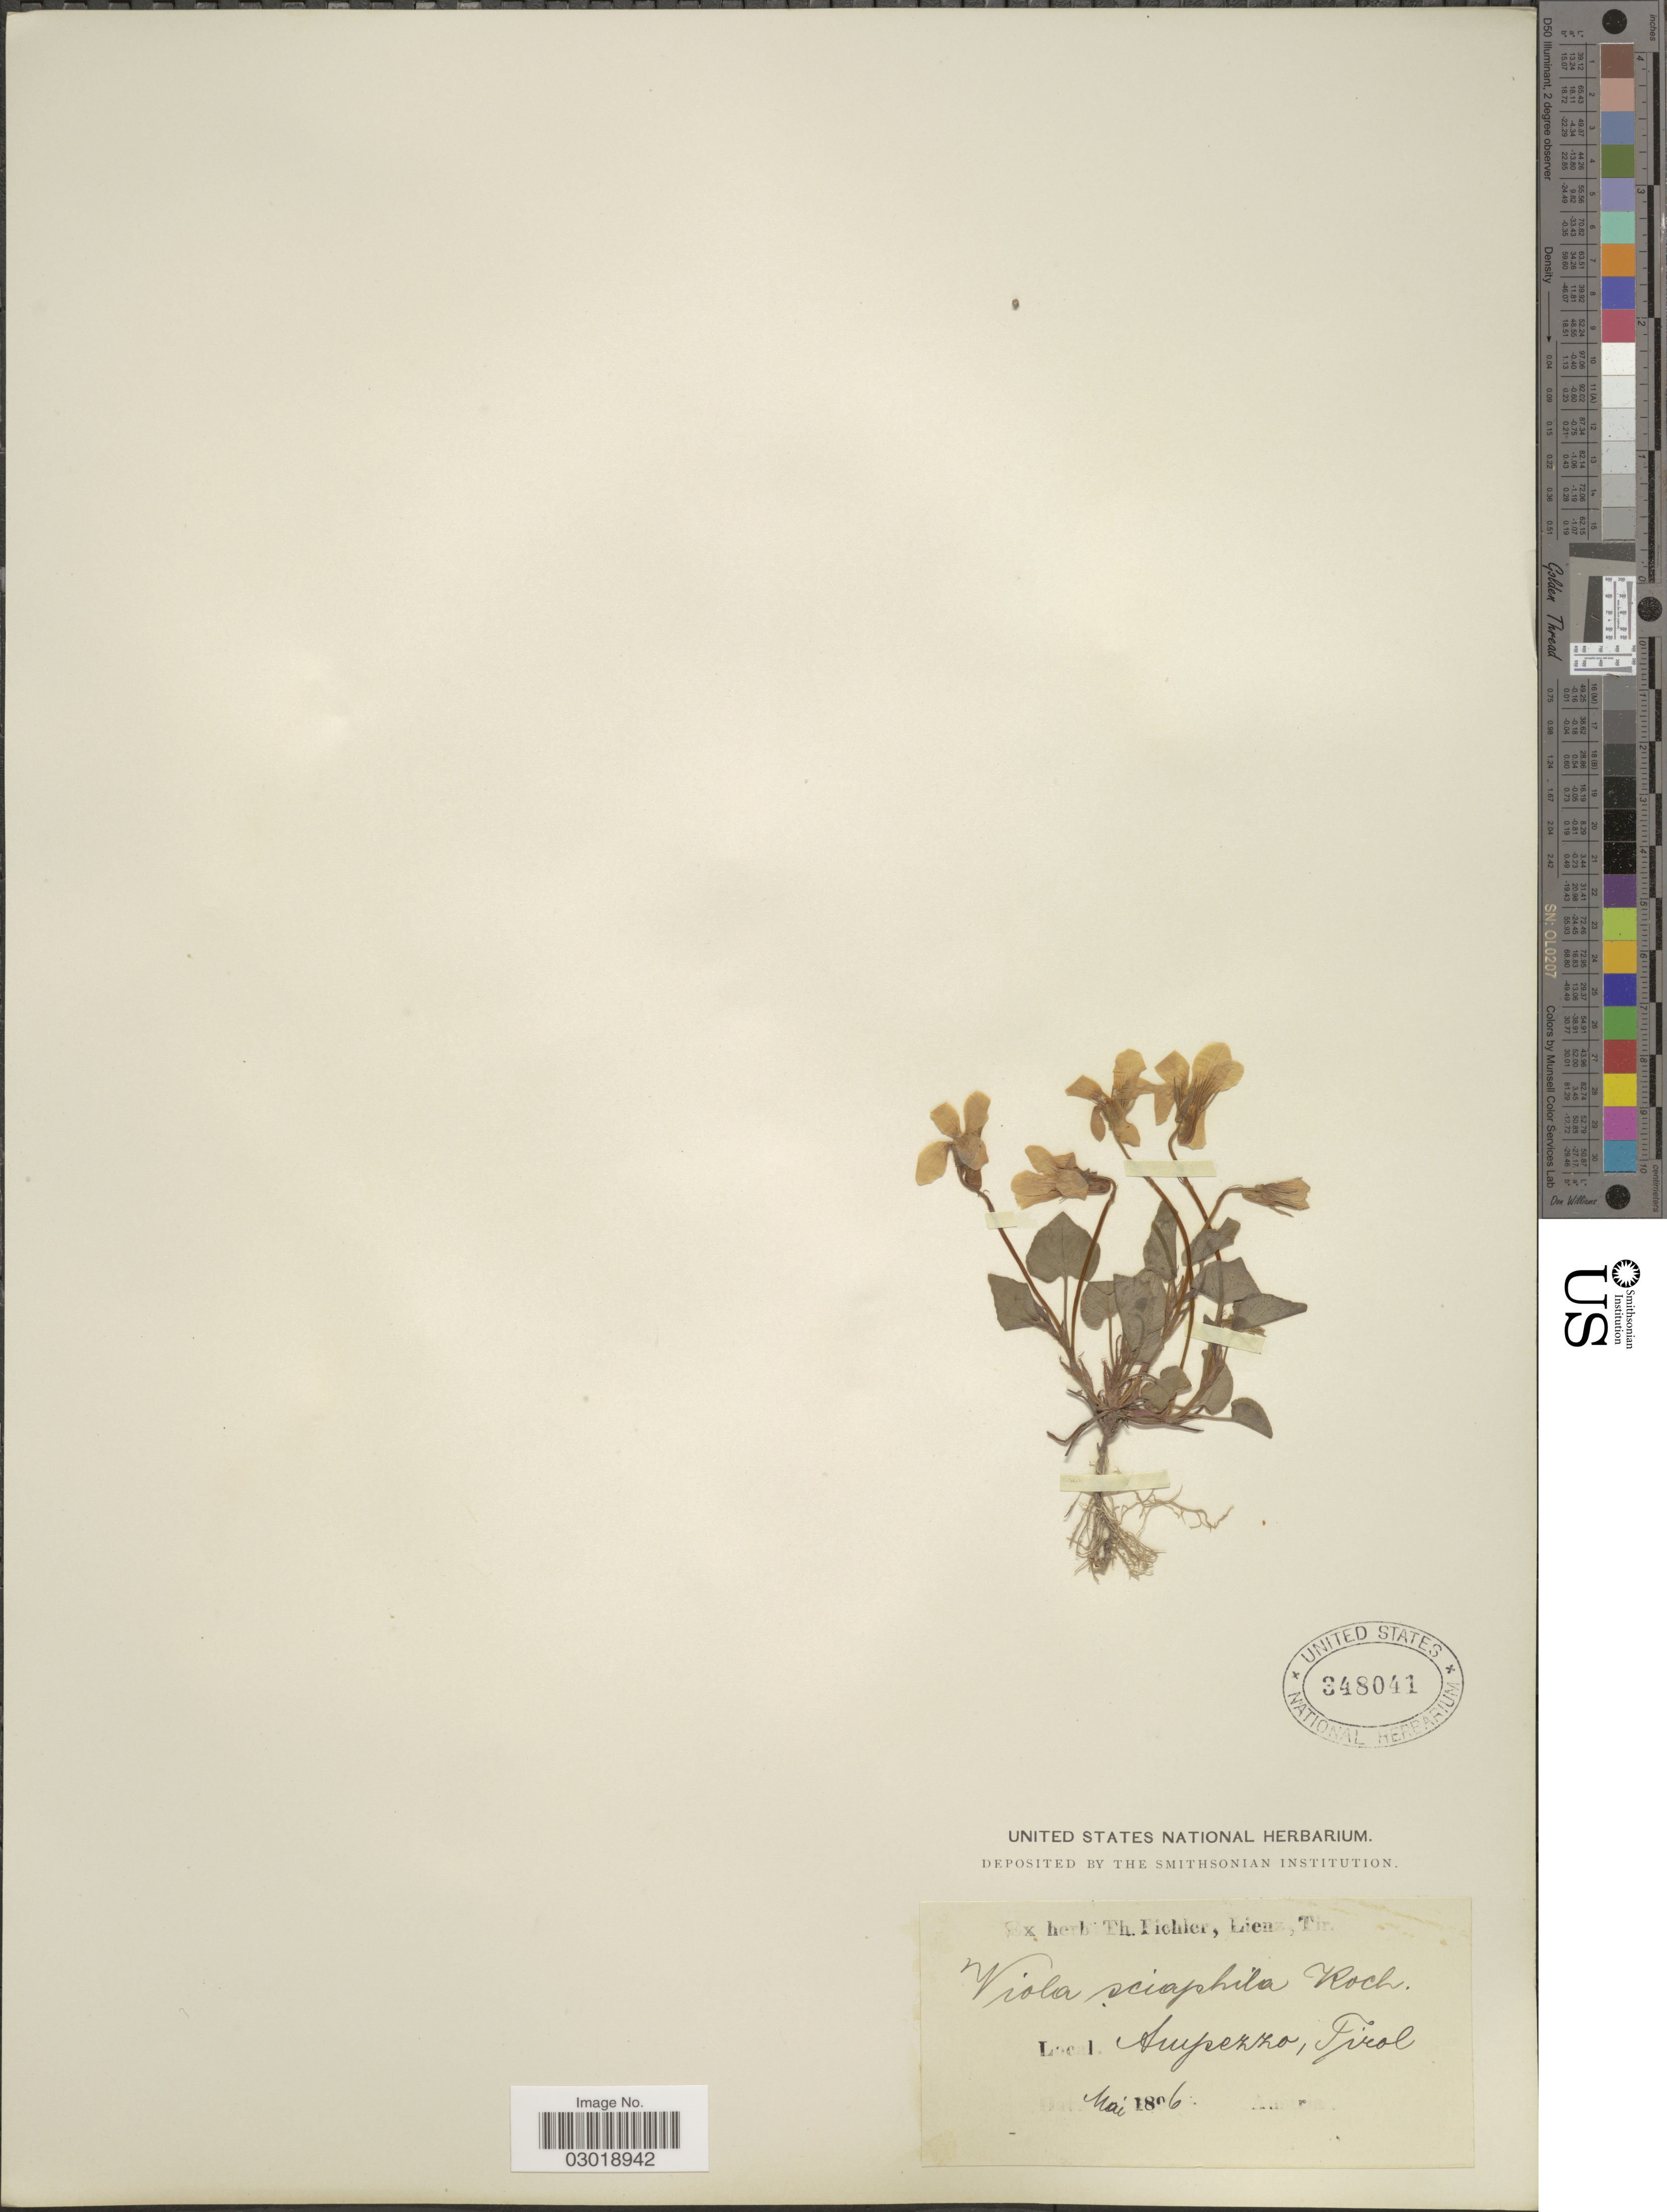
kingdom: Plantae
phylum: Tracheophyta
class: Magnoliopsida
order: Malpighiales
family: Violaceae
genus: Viola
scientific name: Viola sciaphila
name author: W.D.J. Koch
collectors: T. Pichler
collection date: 1826-05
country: Italy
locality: Ampezzo.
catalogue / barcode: US 348041